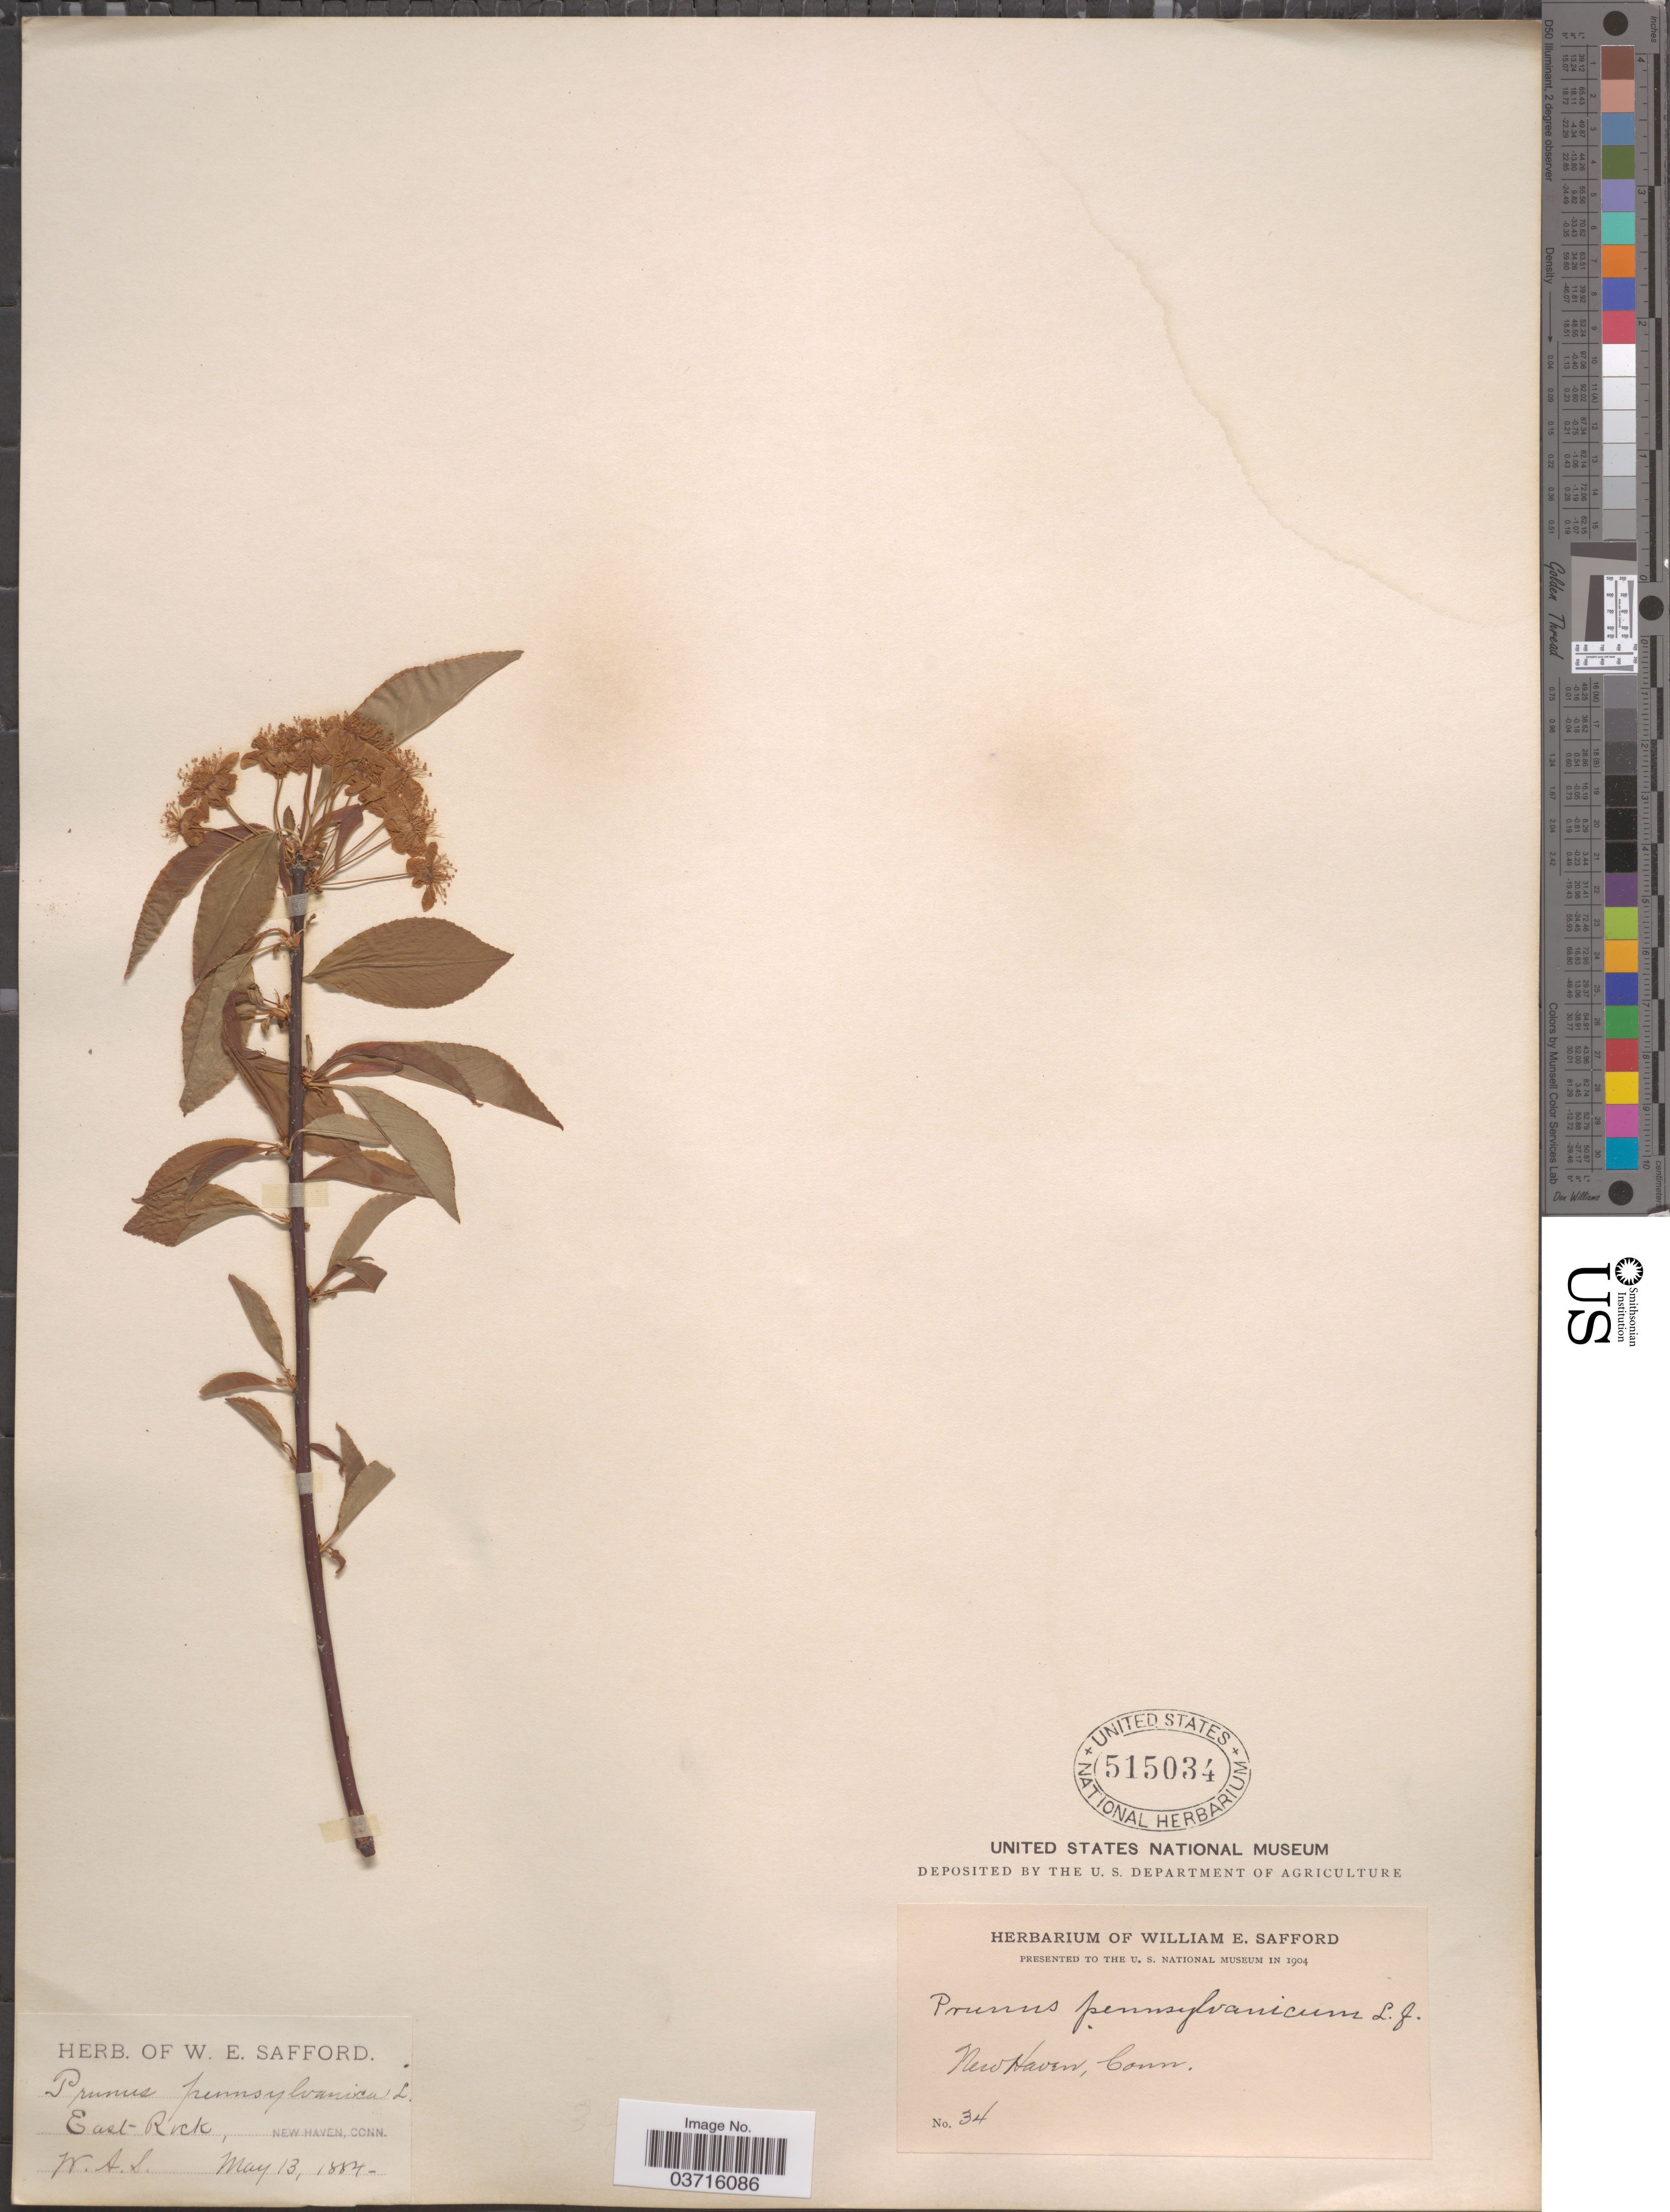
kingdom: Plantae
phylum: Tracheophyta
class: Magnoliopsida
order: Rosales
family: Rosaceae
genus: Prunus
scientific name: Prunus pensylvanica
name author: L. f.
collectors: W. A. S.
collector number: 34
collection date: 1884-05-13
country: United States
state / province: Connecticut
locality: East Rock, New Haven.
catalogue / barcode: US 515034